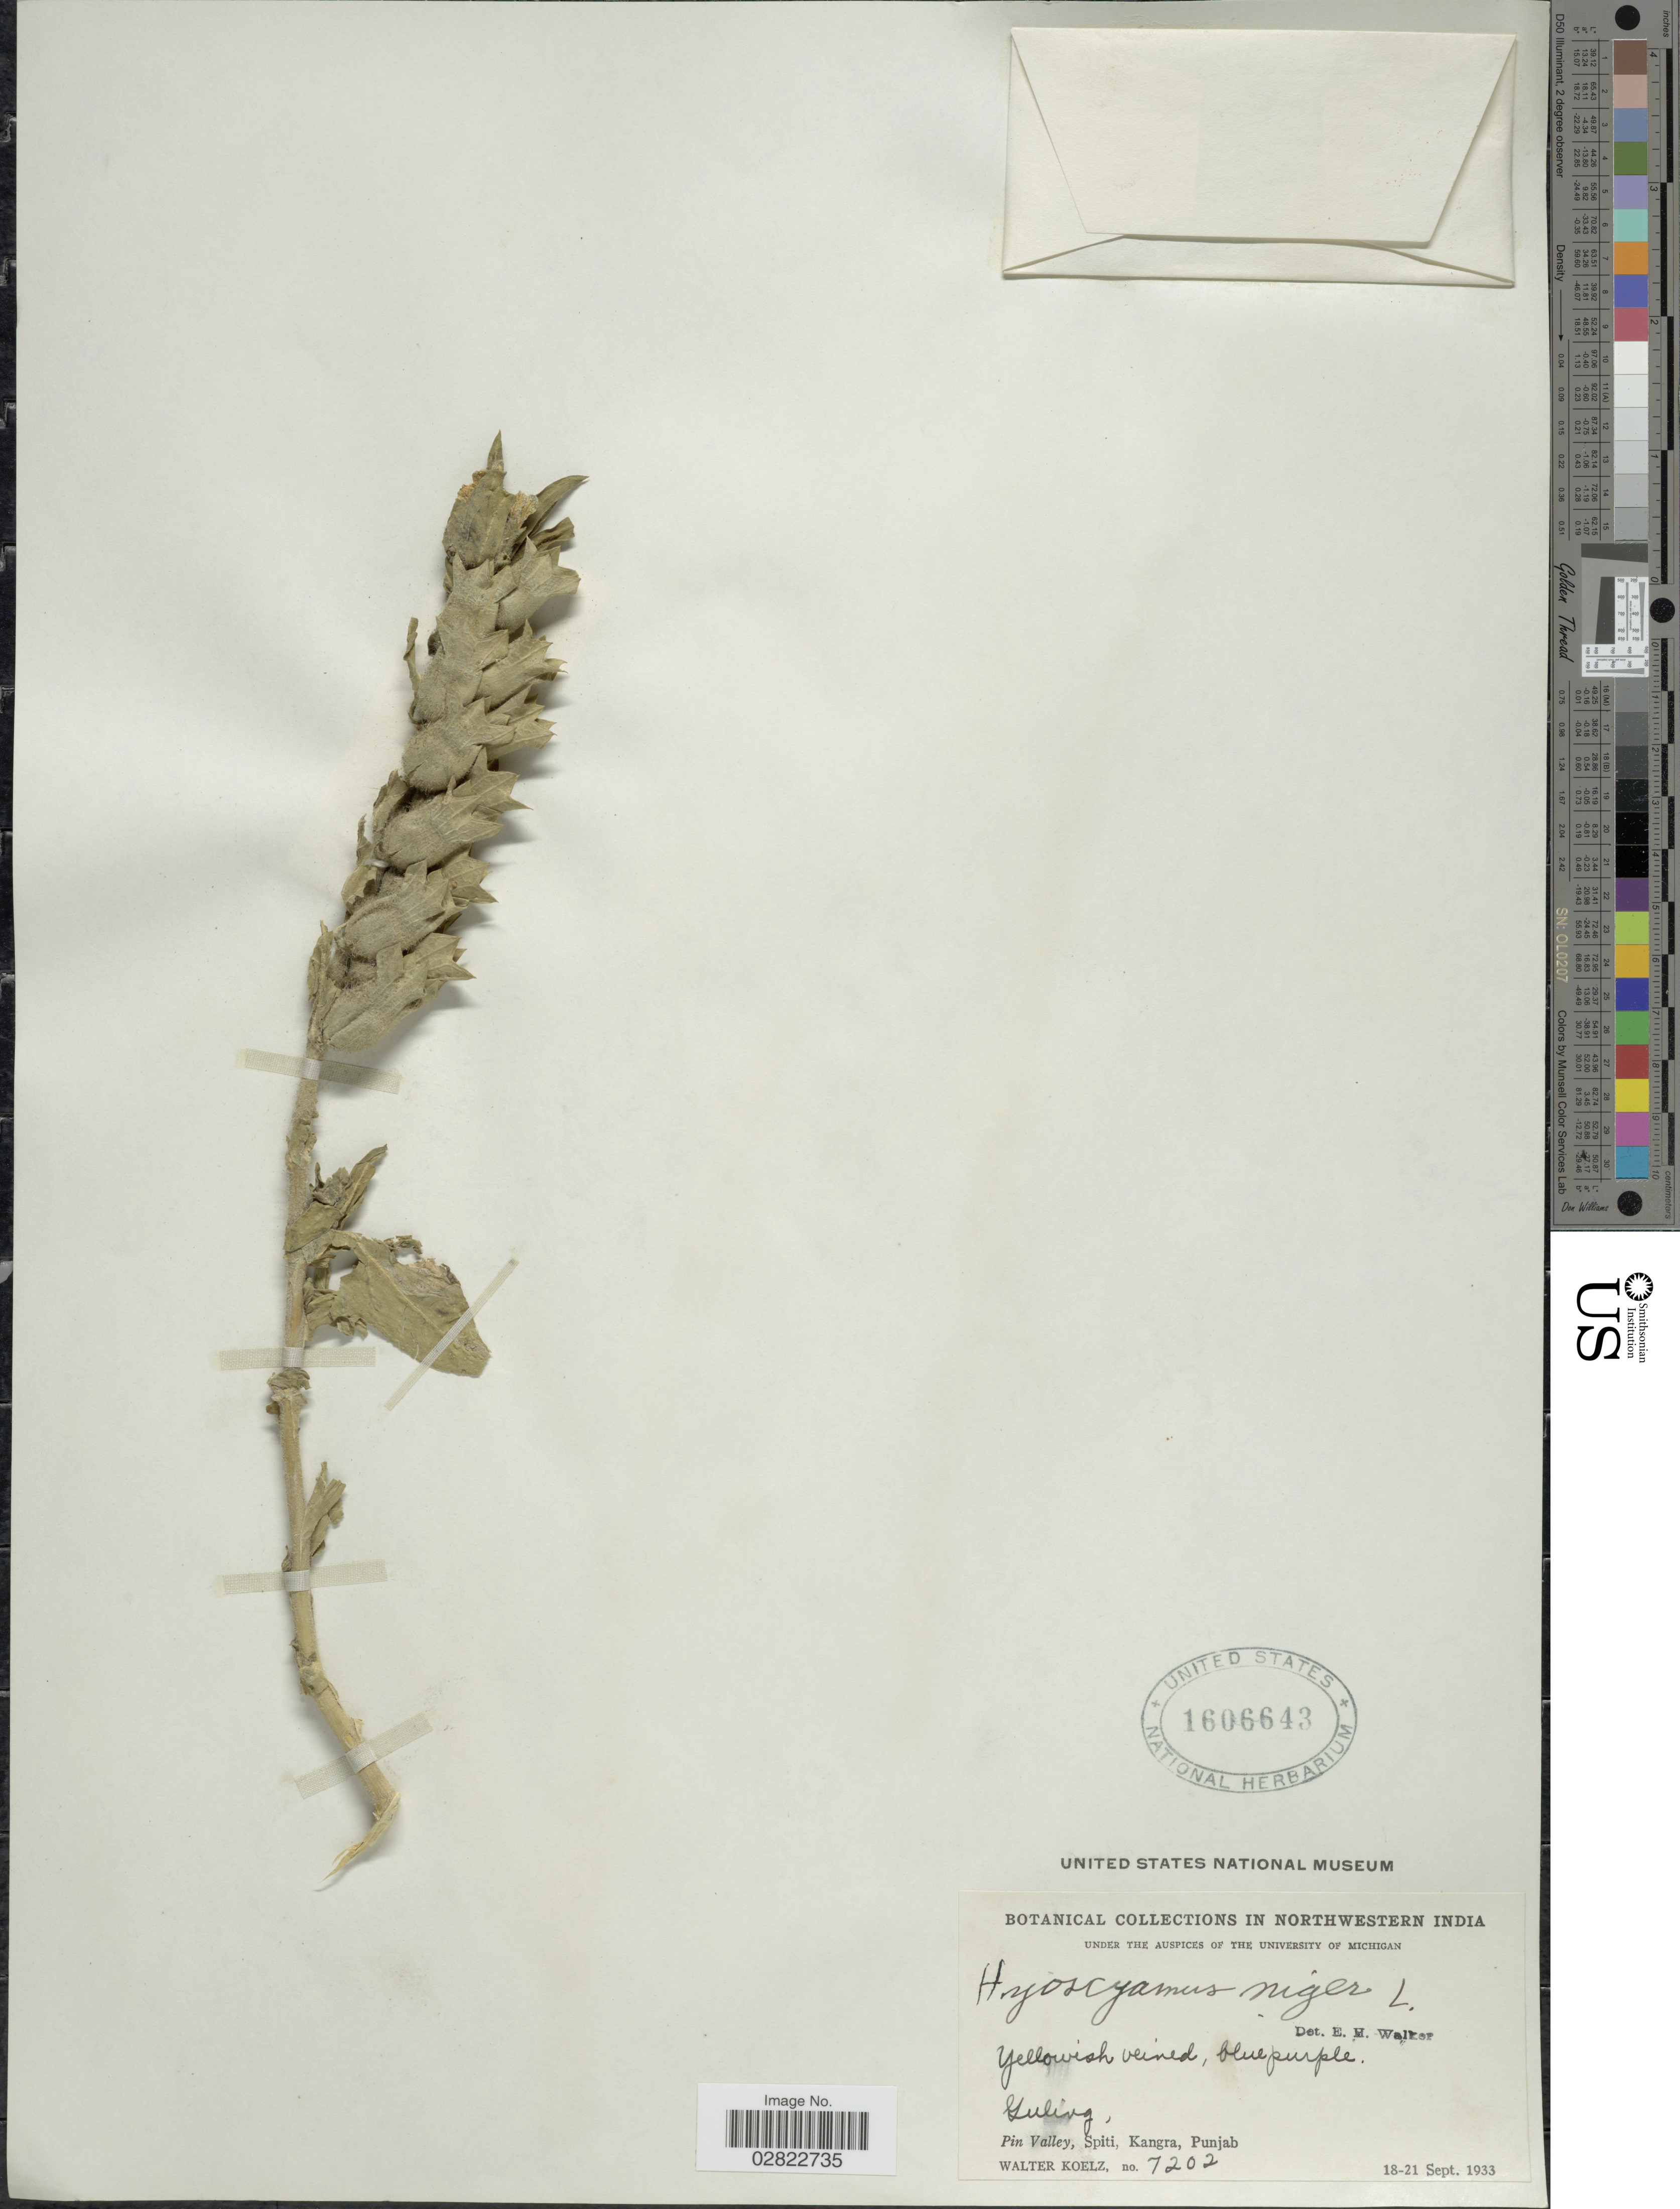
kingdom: Plantae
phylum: Tracheophyta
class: Magnoliopsida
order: Solanales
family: Solanaceae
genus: Hyoscyamus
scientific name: Hyoscyamus niger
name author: L.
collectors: W. N. Koelz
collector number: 7202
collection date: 1933-09-18/1933-09-21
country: India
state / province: Punjab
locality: Northwestern India, Guling, Pin Valley, Spiti, Kangra.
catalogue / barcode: US 1606643